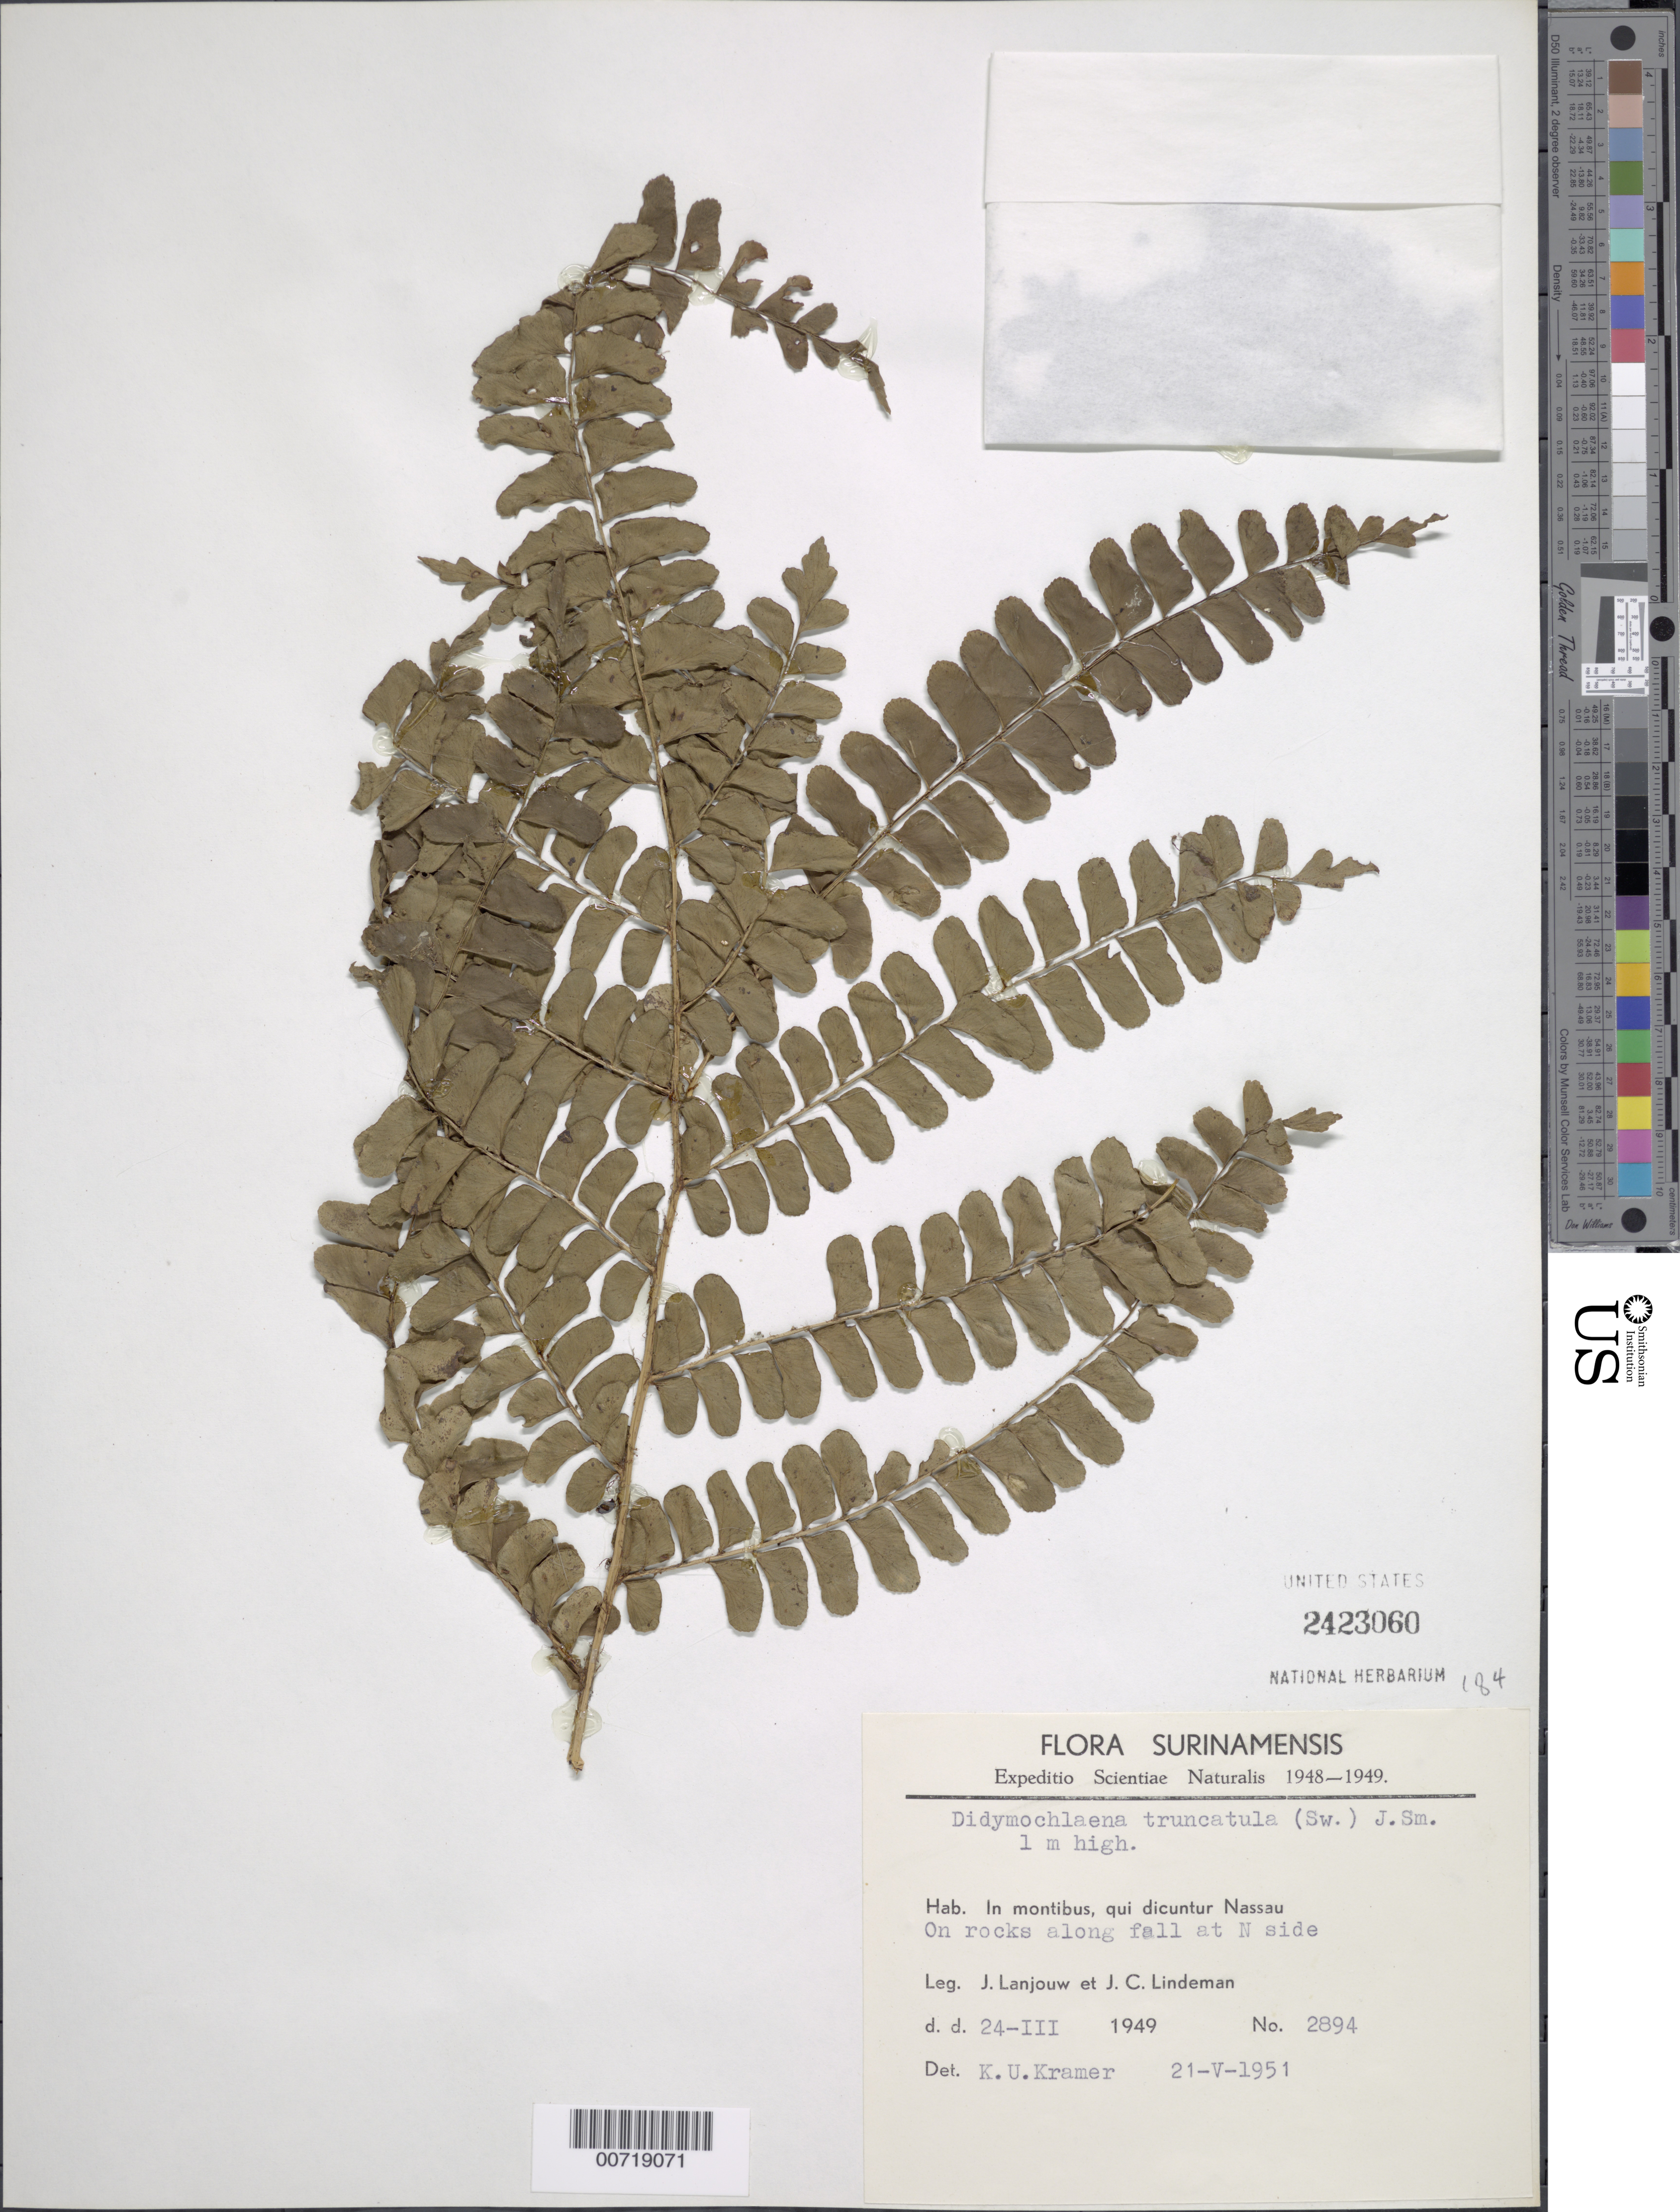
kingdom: Plantae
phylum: Tracheophyta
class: Polypodiopsida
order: Polypodiales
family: Didymochlaenaceae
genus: Didymochlaena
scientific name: Didymochlaena truncatula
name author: (Sw.) J. Sm.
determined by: Kramer, K. U.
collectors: J. Lanjouw & J. C. Lindeman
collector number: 2894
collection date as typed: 24-Mar-49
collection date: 1949-03-24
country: Suriname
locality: Nassau Mts., N side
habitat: Rocks along fall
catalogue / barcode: US 2423060